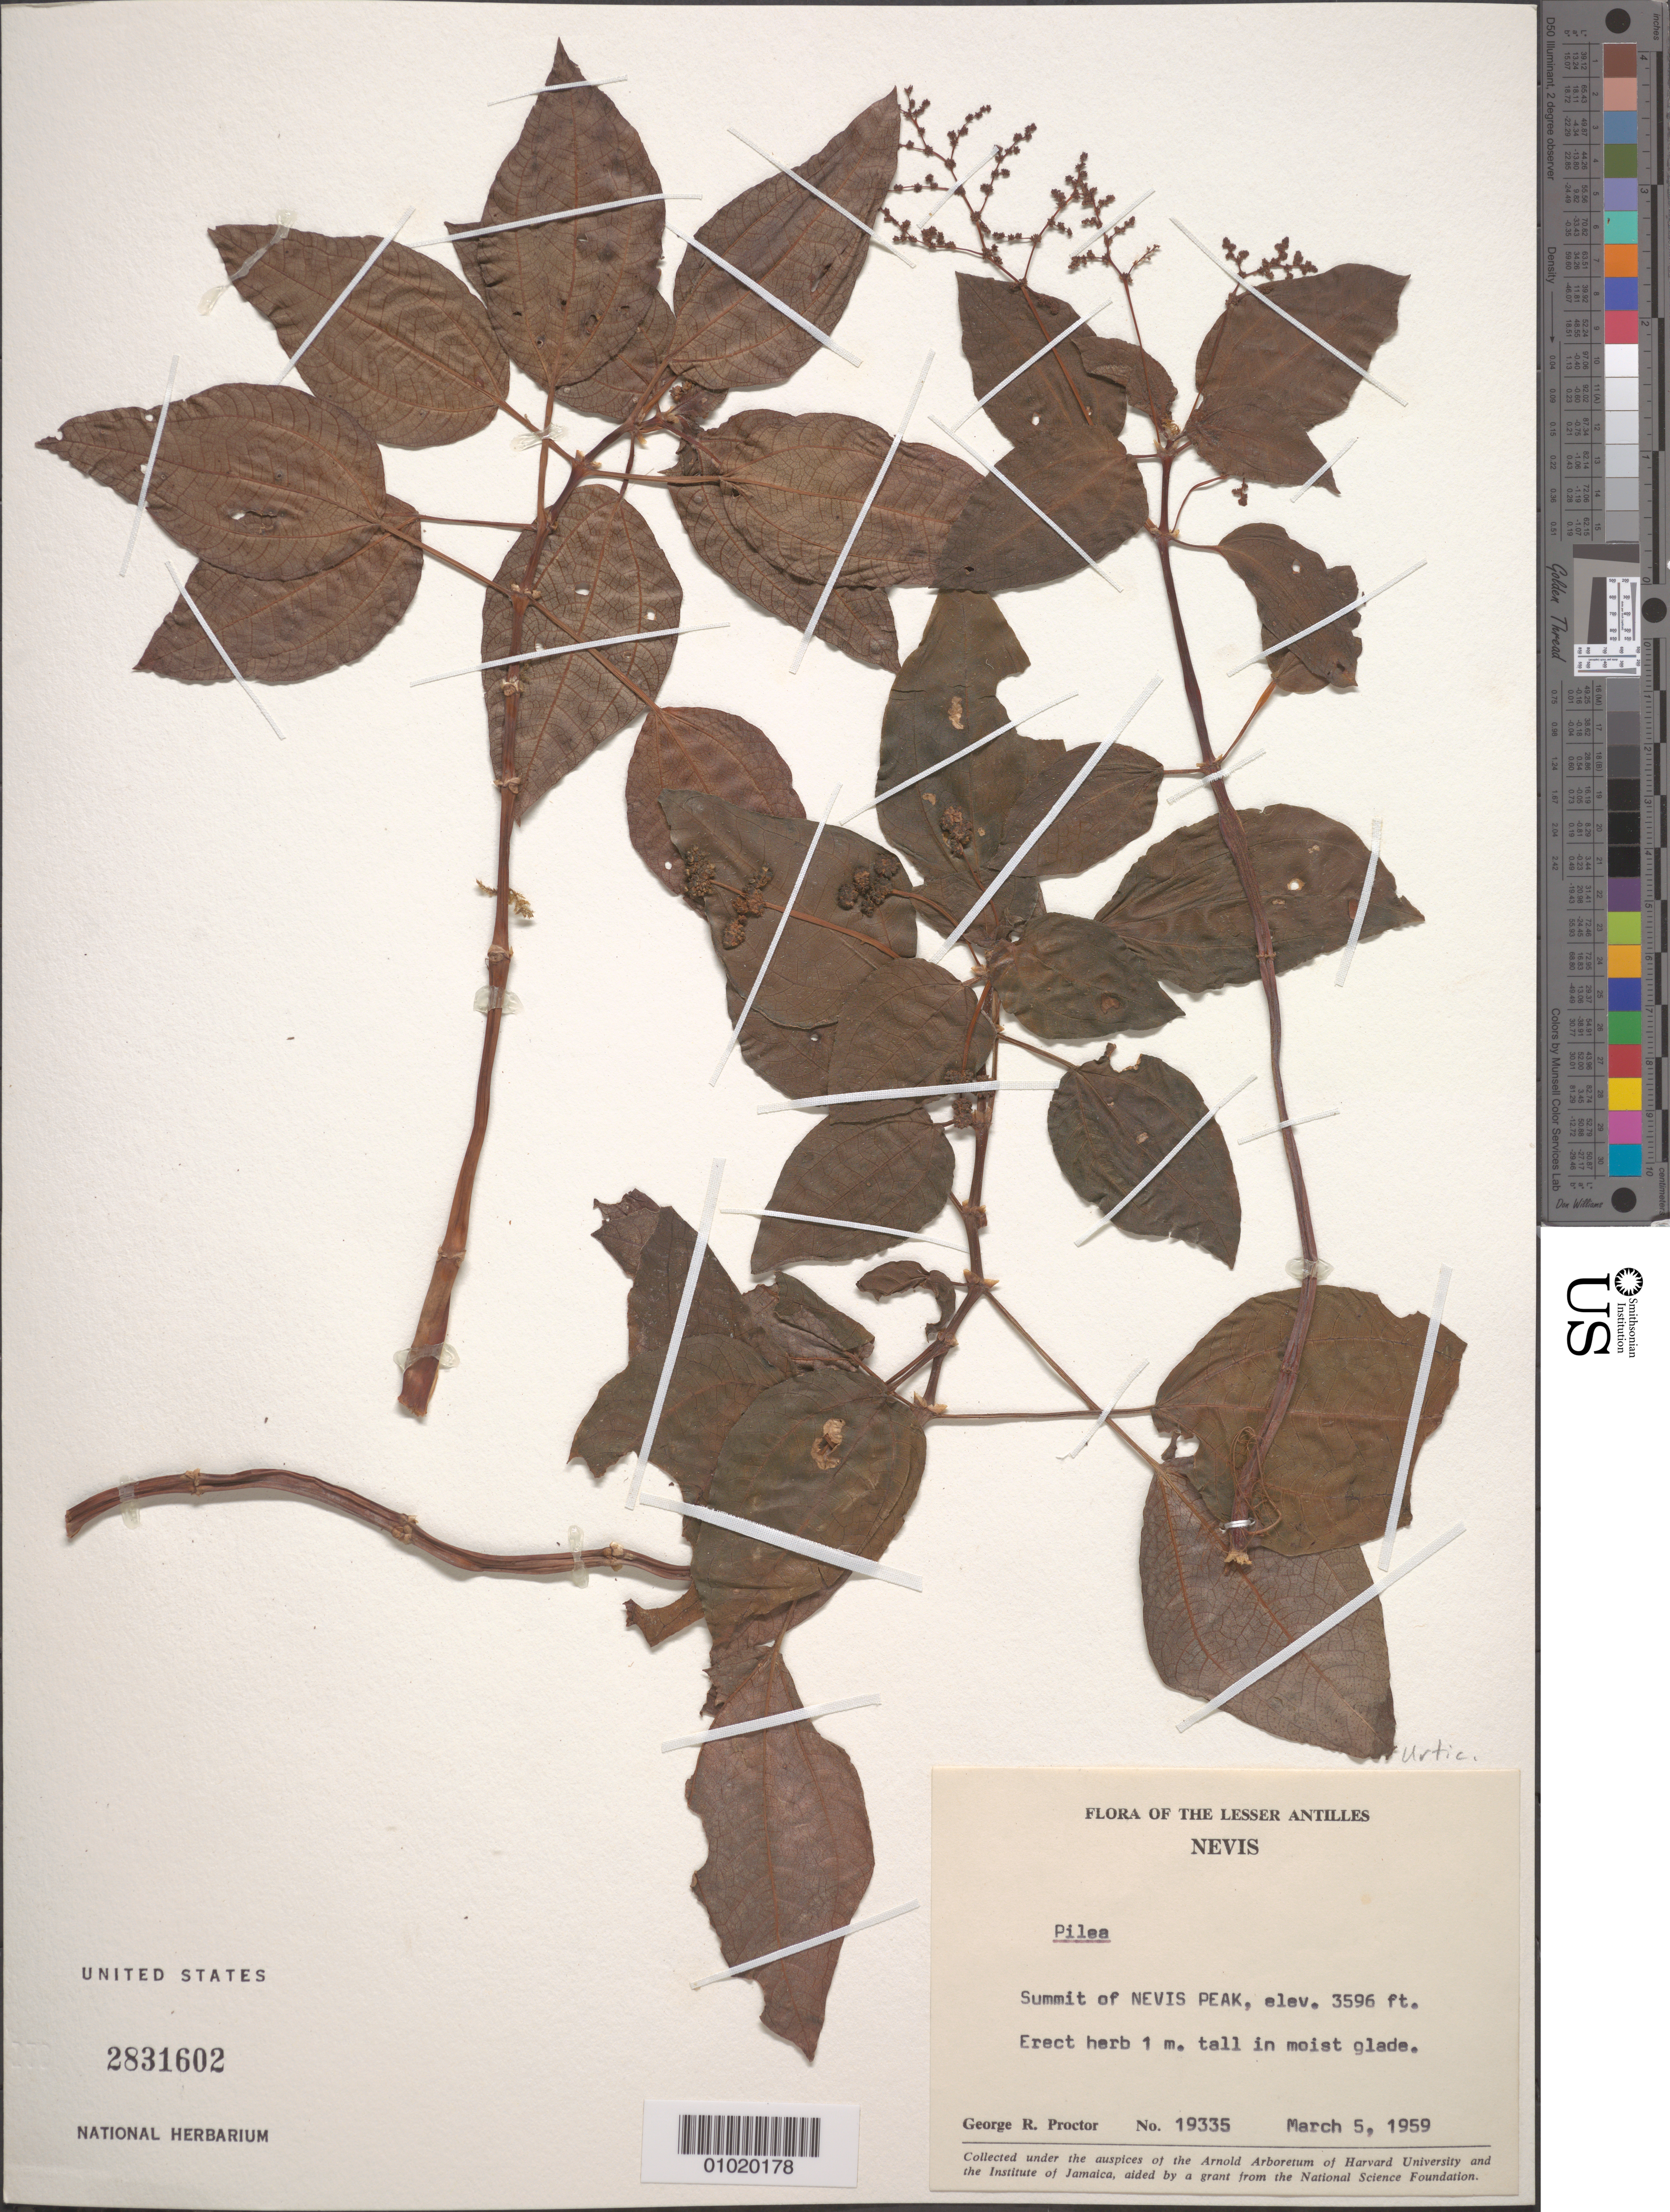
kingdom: Plantae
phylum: Tracheophyta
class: Magnoliopsida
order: Rosales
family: Urticaceae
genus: Pilea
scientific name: Pilea sp.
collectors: G. R. Proctor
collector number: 19335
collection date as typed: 05 Mar 1959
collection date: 1959-03-05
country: St. Christopher-Nevis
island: Nevis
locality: Summit of Nevis peak.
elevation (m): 1096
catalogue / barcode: US 2831602